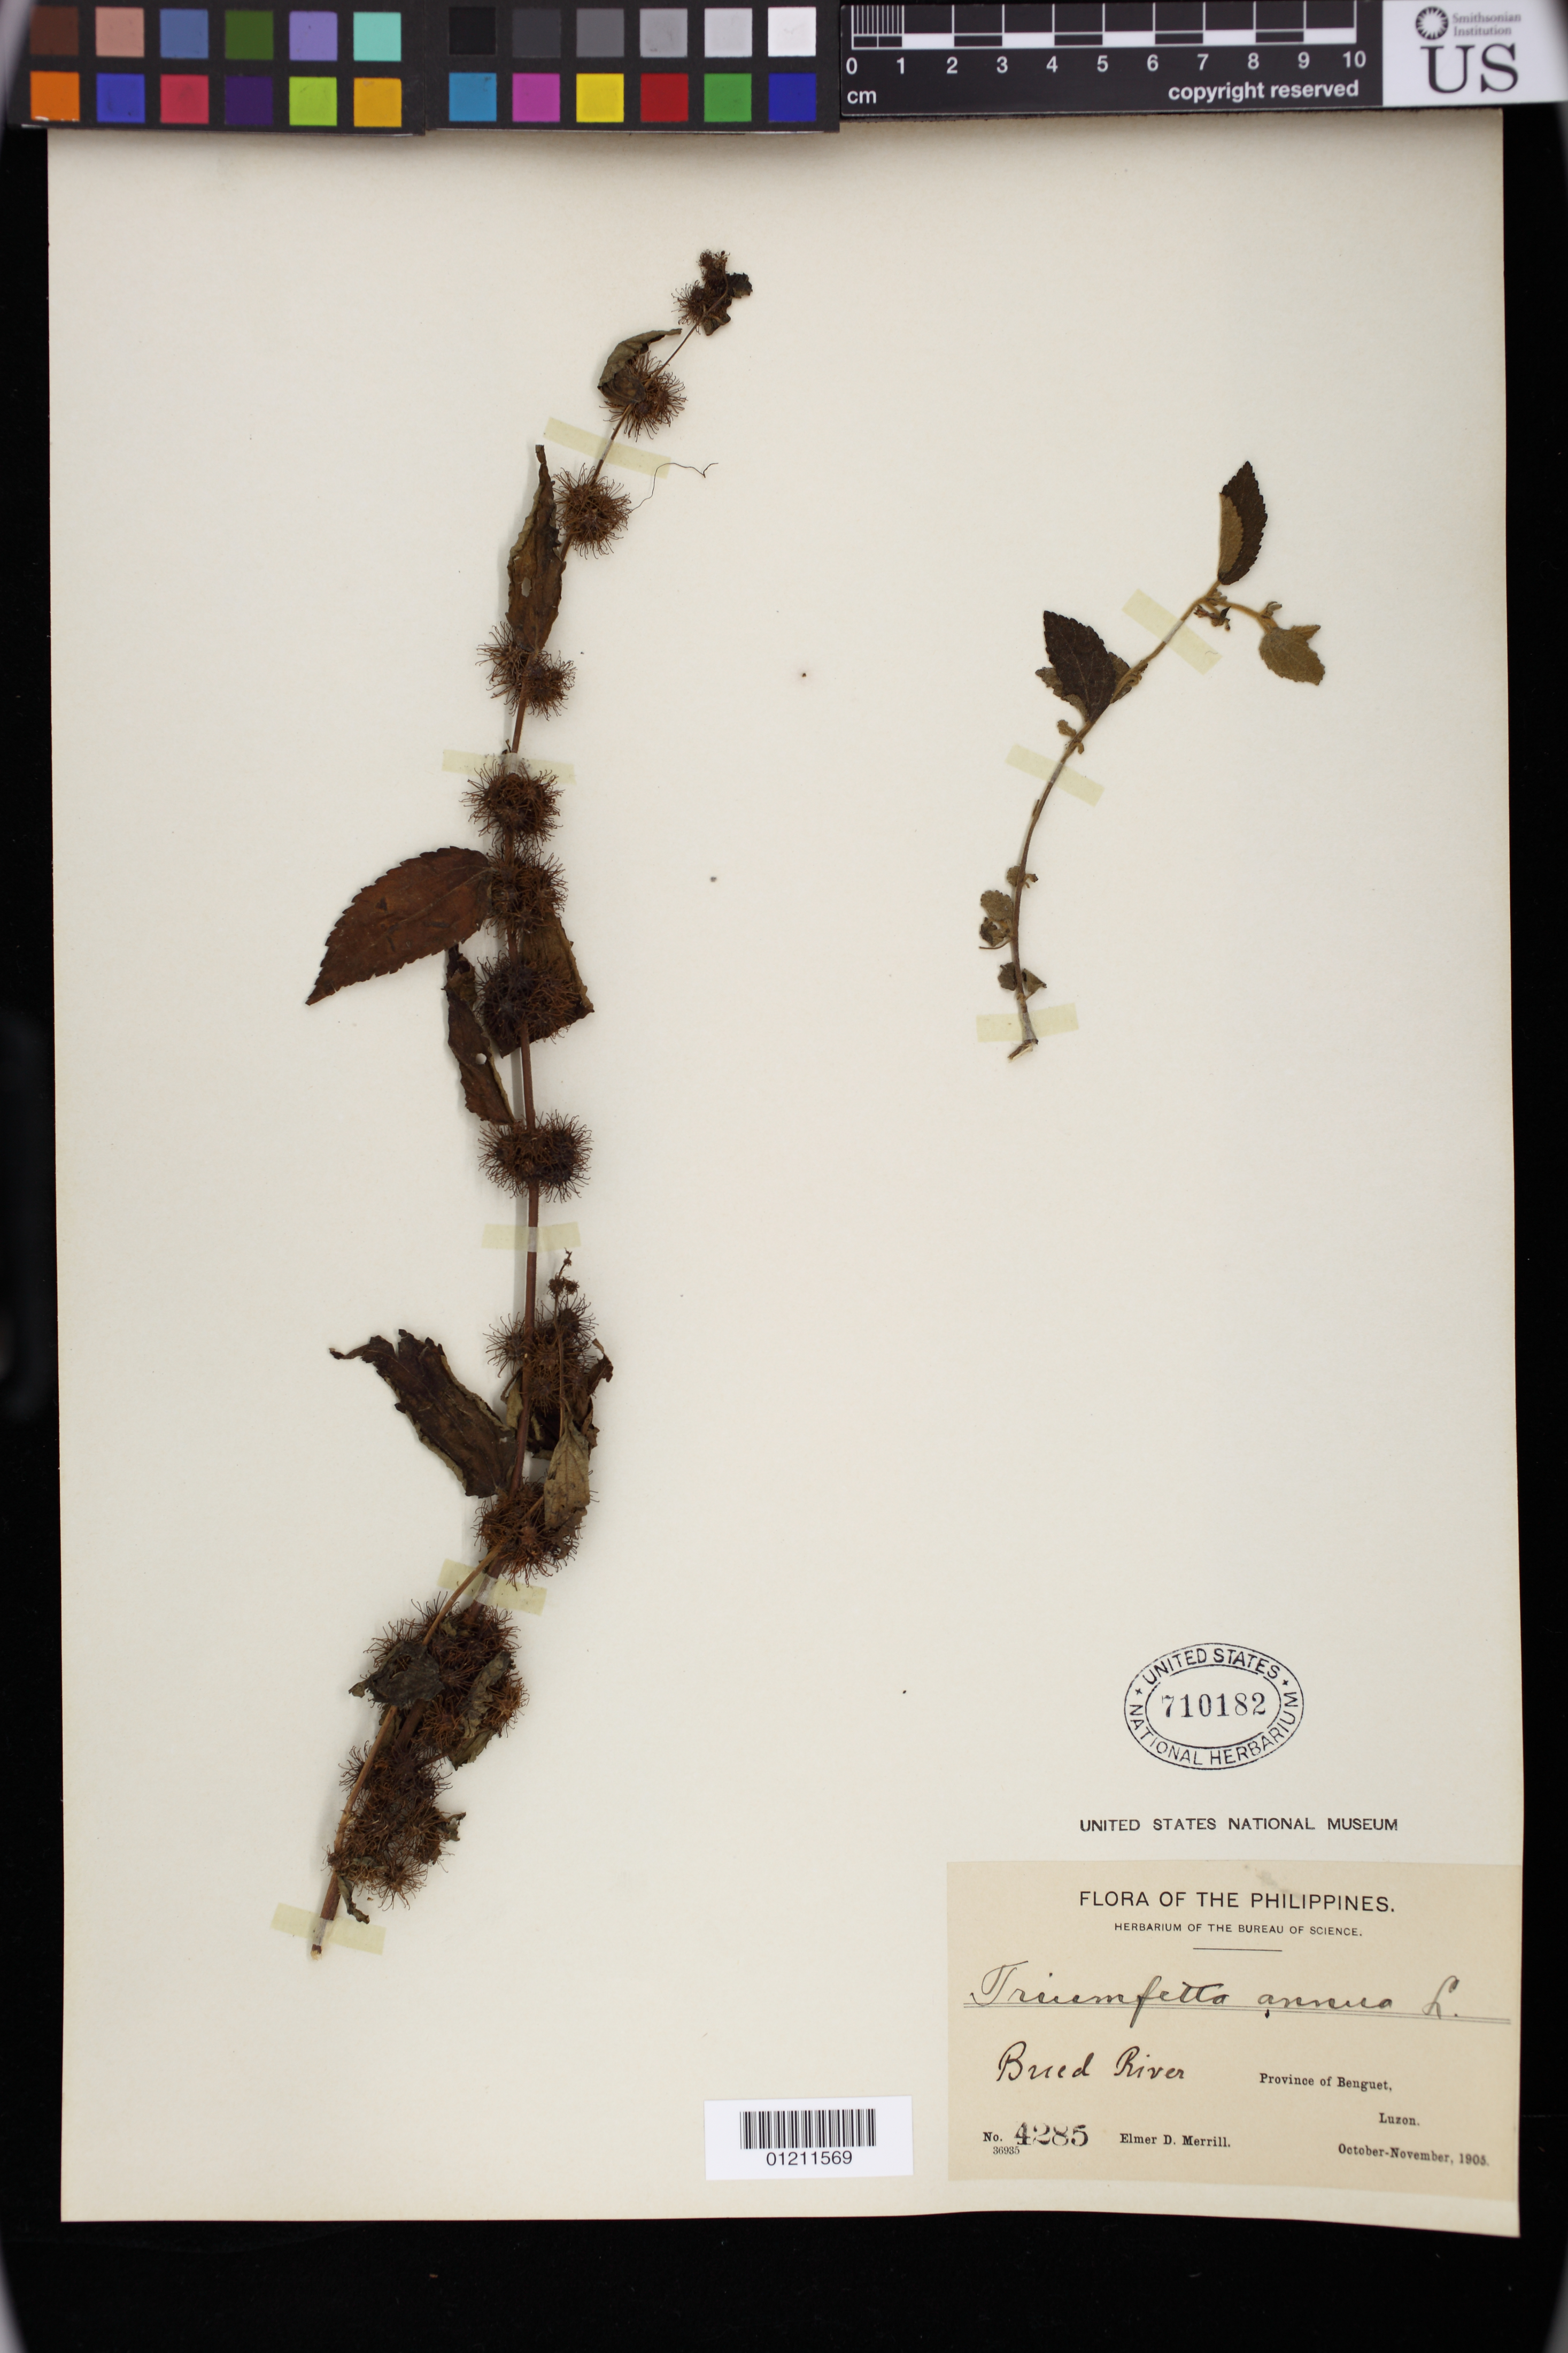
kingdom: Plantae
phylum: Tracheophyta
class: Magnoliopsida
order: Malvales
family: Malvaceae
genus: Triumfetta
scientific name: Triumfetta annua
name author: L.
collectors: E. D. Merrill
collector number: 4285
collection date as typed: Oct 1905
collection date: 1905-10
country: Philippines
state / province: Cordillera (Administrative Region)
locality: Bued River, Province of Benguet, Luzon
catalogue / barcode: US 710182